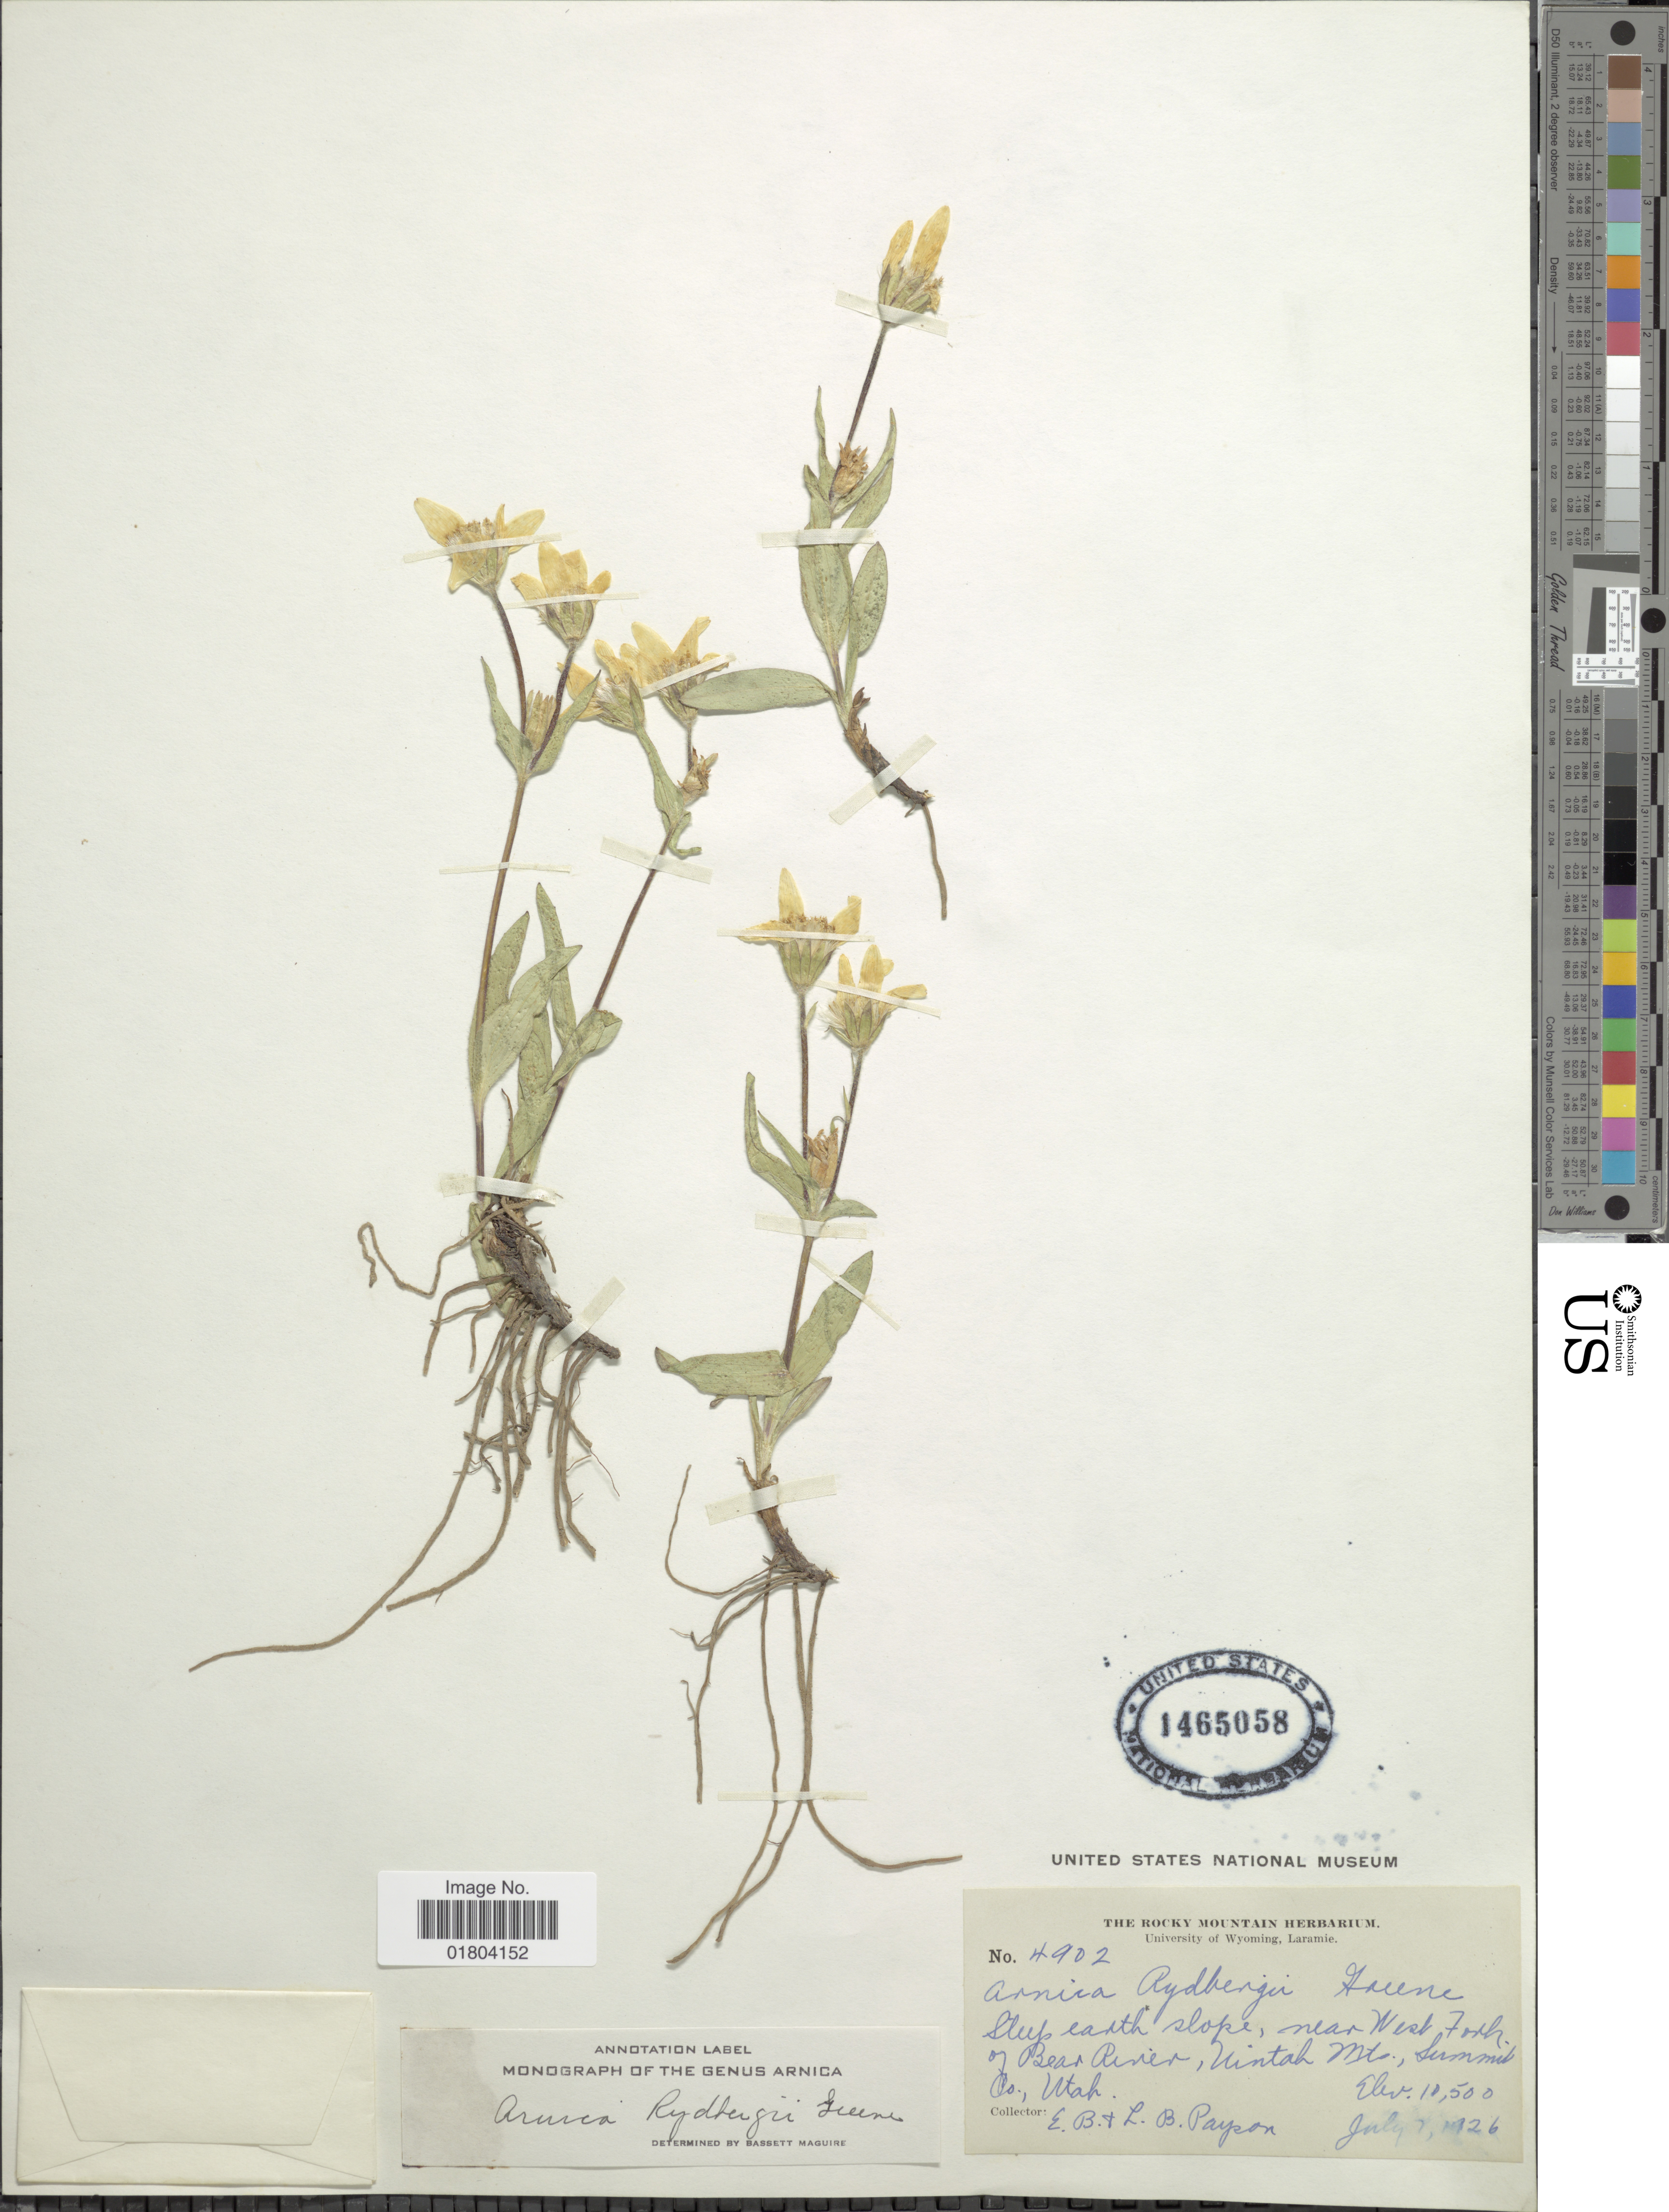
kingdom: Plantae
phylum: Tracheophyta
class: Magnoliopsida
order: Asterales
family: Asteraceae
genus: Arnica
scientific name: Arnica rydbergii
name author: Greene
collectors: E. B. Payson & L. Payson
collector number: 4902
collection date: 1926-07-02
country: United States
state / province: Utah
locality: Steep earth slope, near West Fork of Bear River, Uintah Mtsm Summit Co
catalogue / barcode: US 1465058